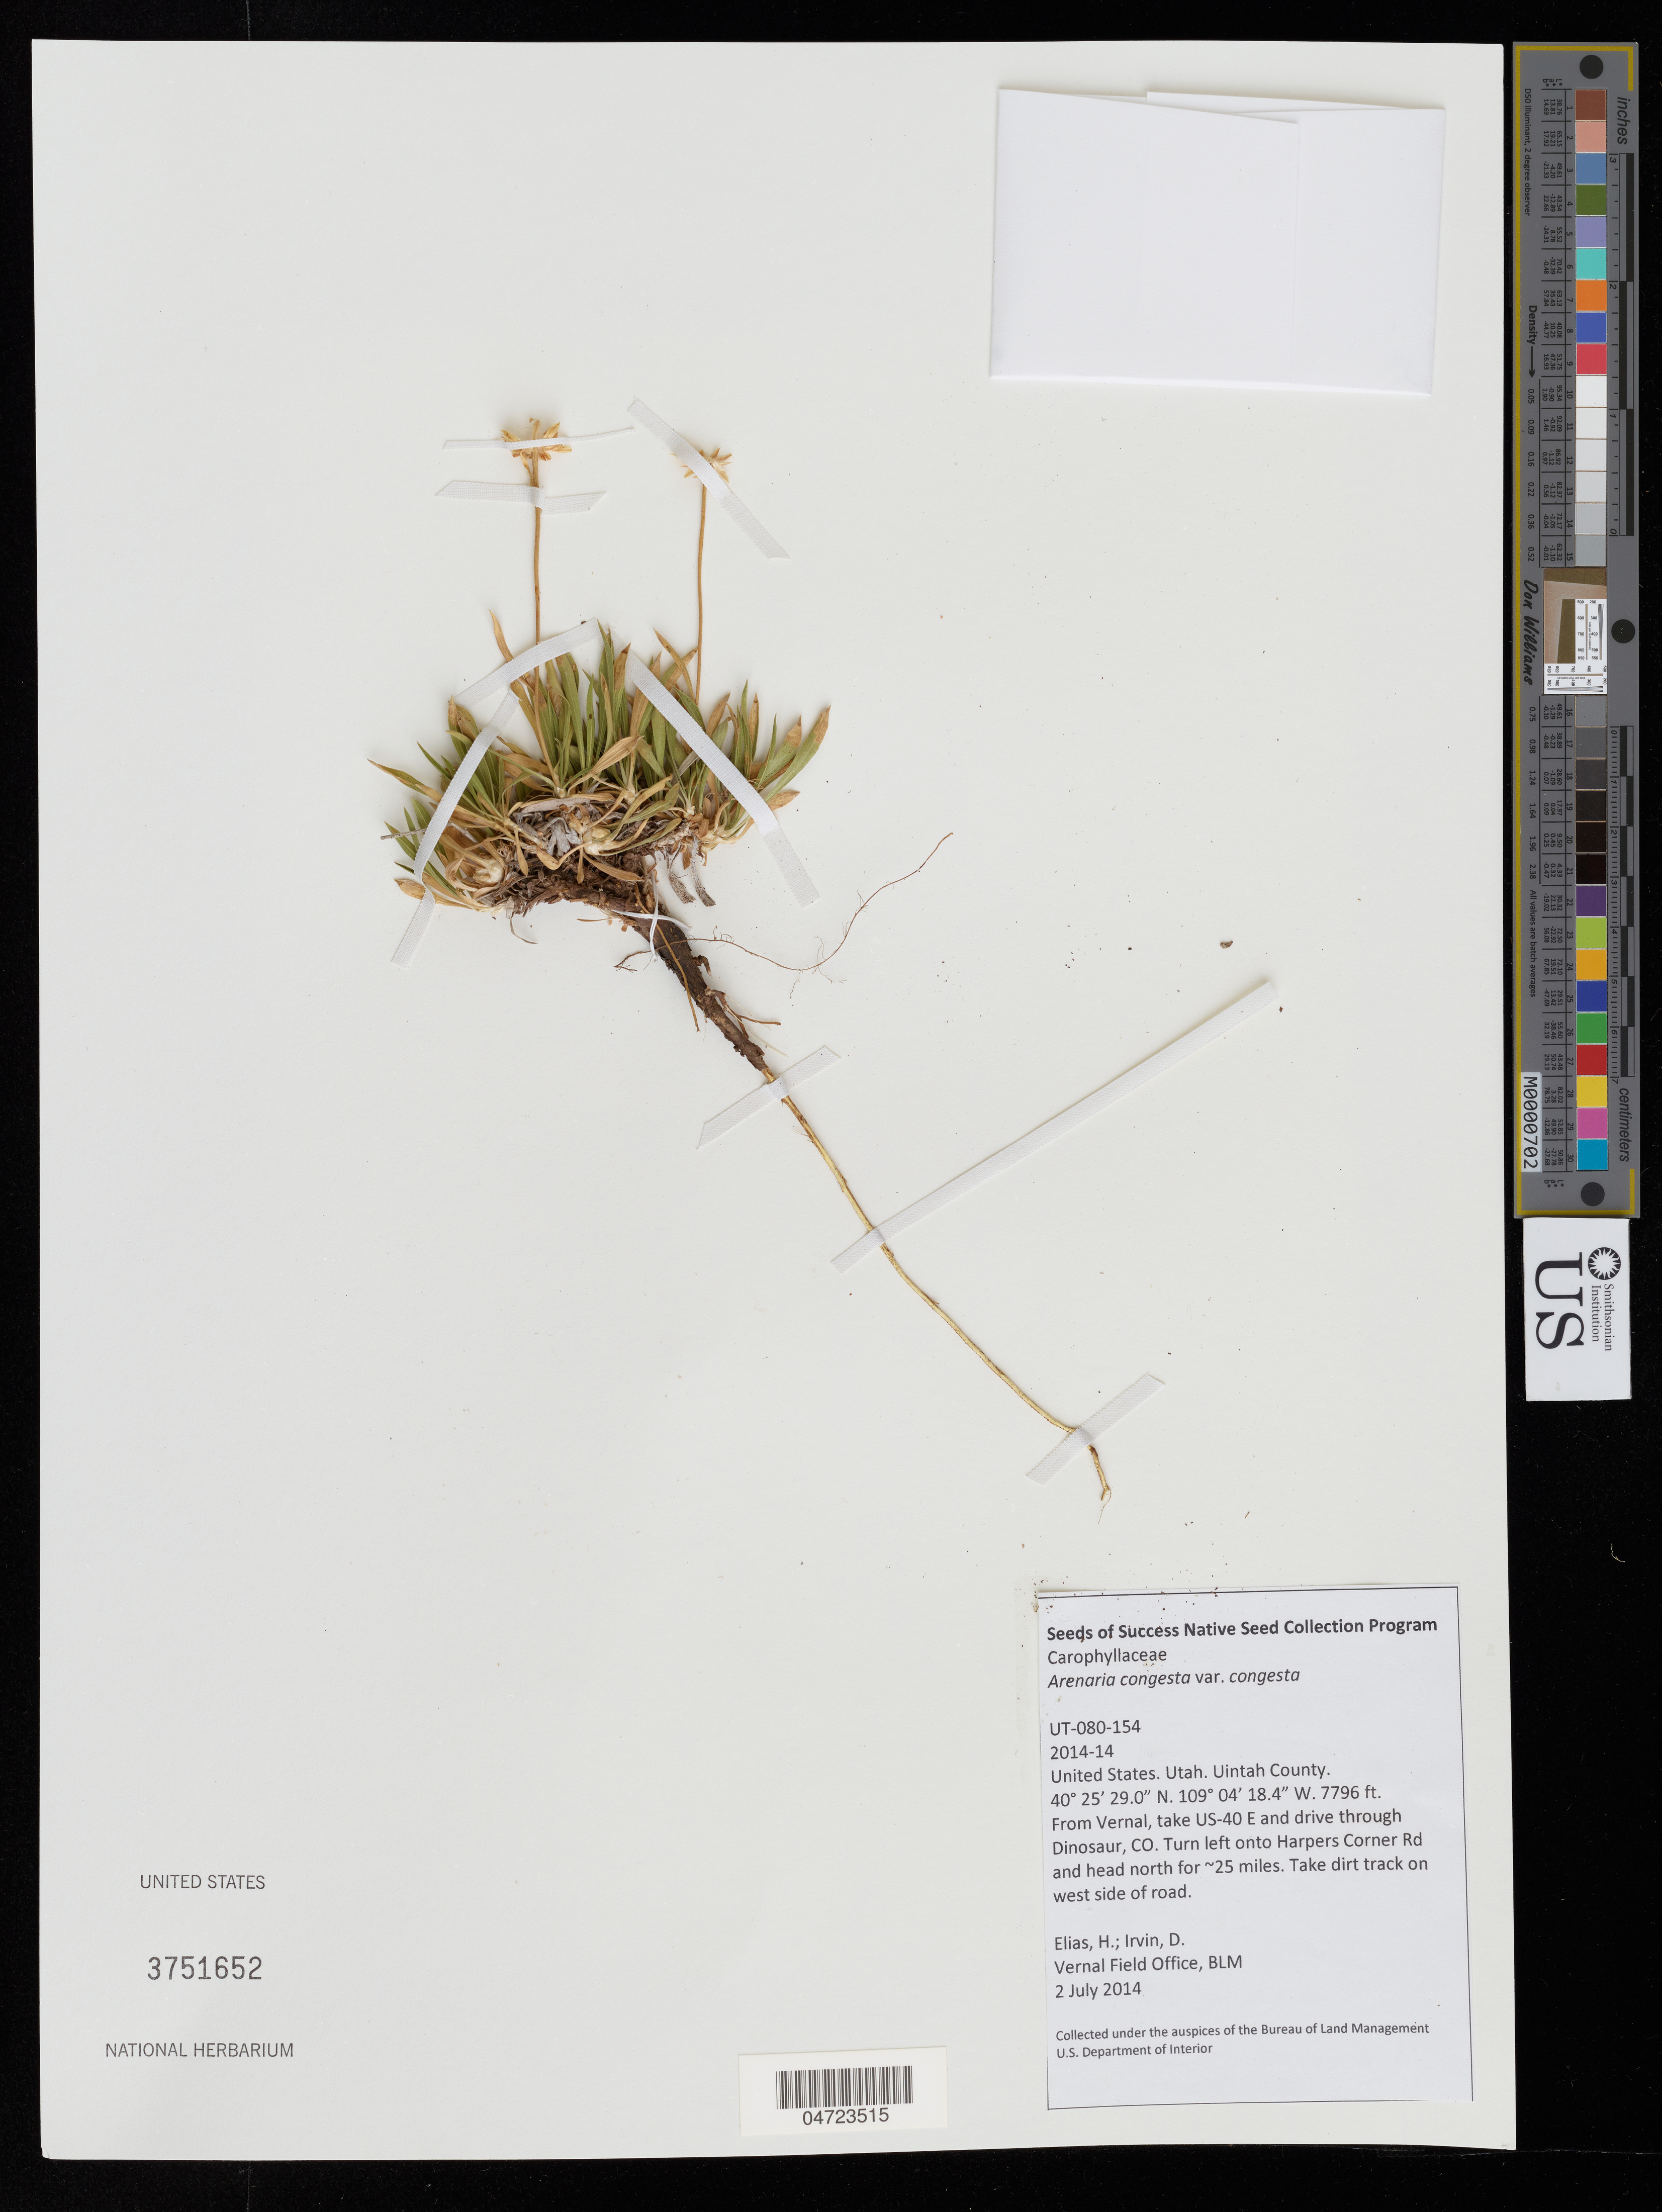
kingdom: Plantae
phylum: Tracheophyta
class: Magnoliopsida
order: Caryophyllales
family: Caryophyllaceae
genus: Arenaria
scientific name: Arenaria congesta var. congesta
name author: Nutt.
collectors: H. Elias & D. Irvin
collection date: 2014-07-02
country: United States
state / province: Utah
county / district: Uintah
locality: Uintah County. From Vernal, take US-40 E and drive through Dinosaur, CO. Turn left onto Harpers Corner Rd and head north for ~25 miles. Take dirt track on west side of road.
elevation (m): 2376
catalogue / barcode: US 3751652